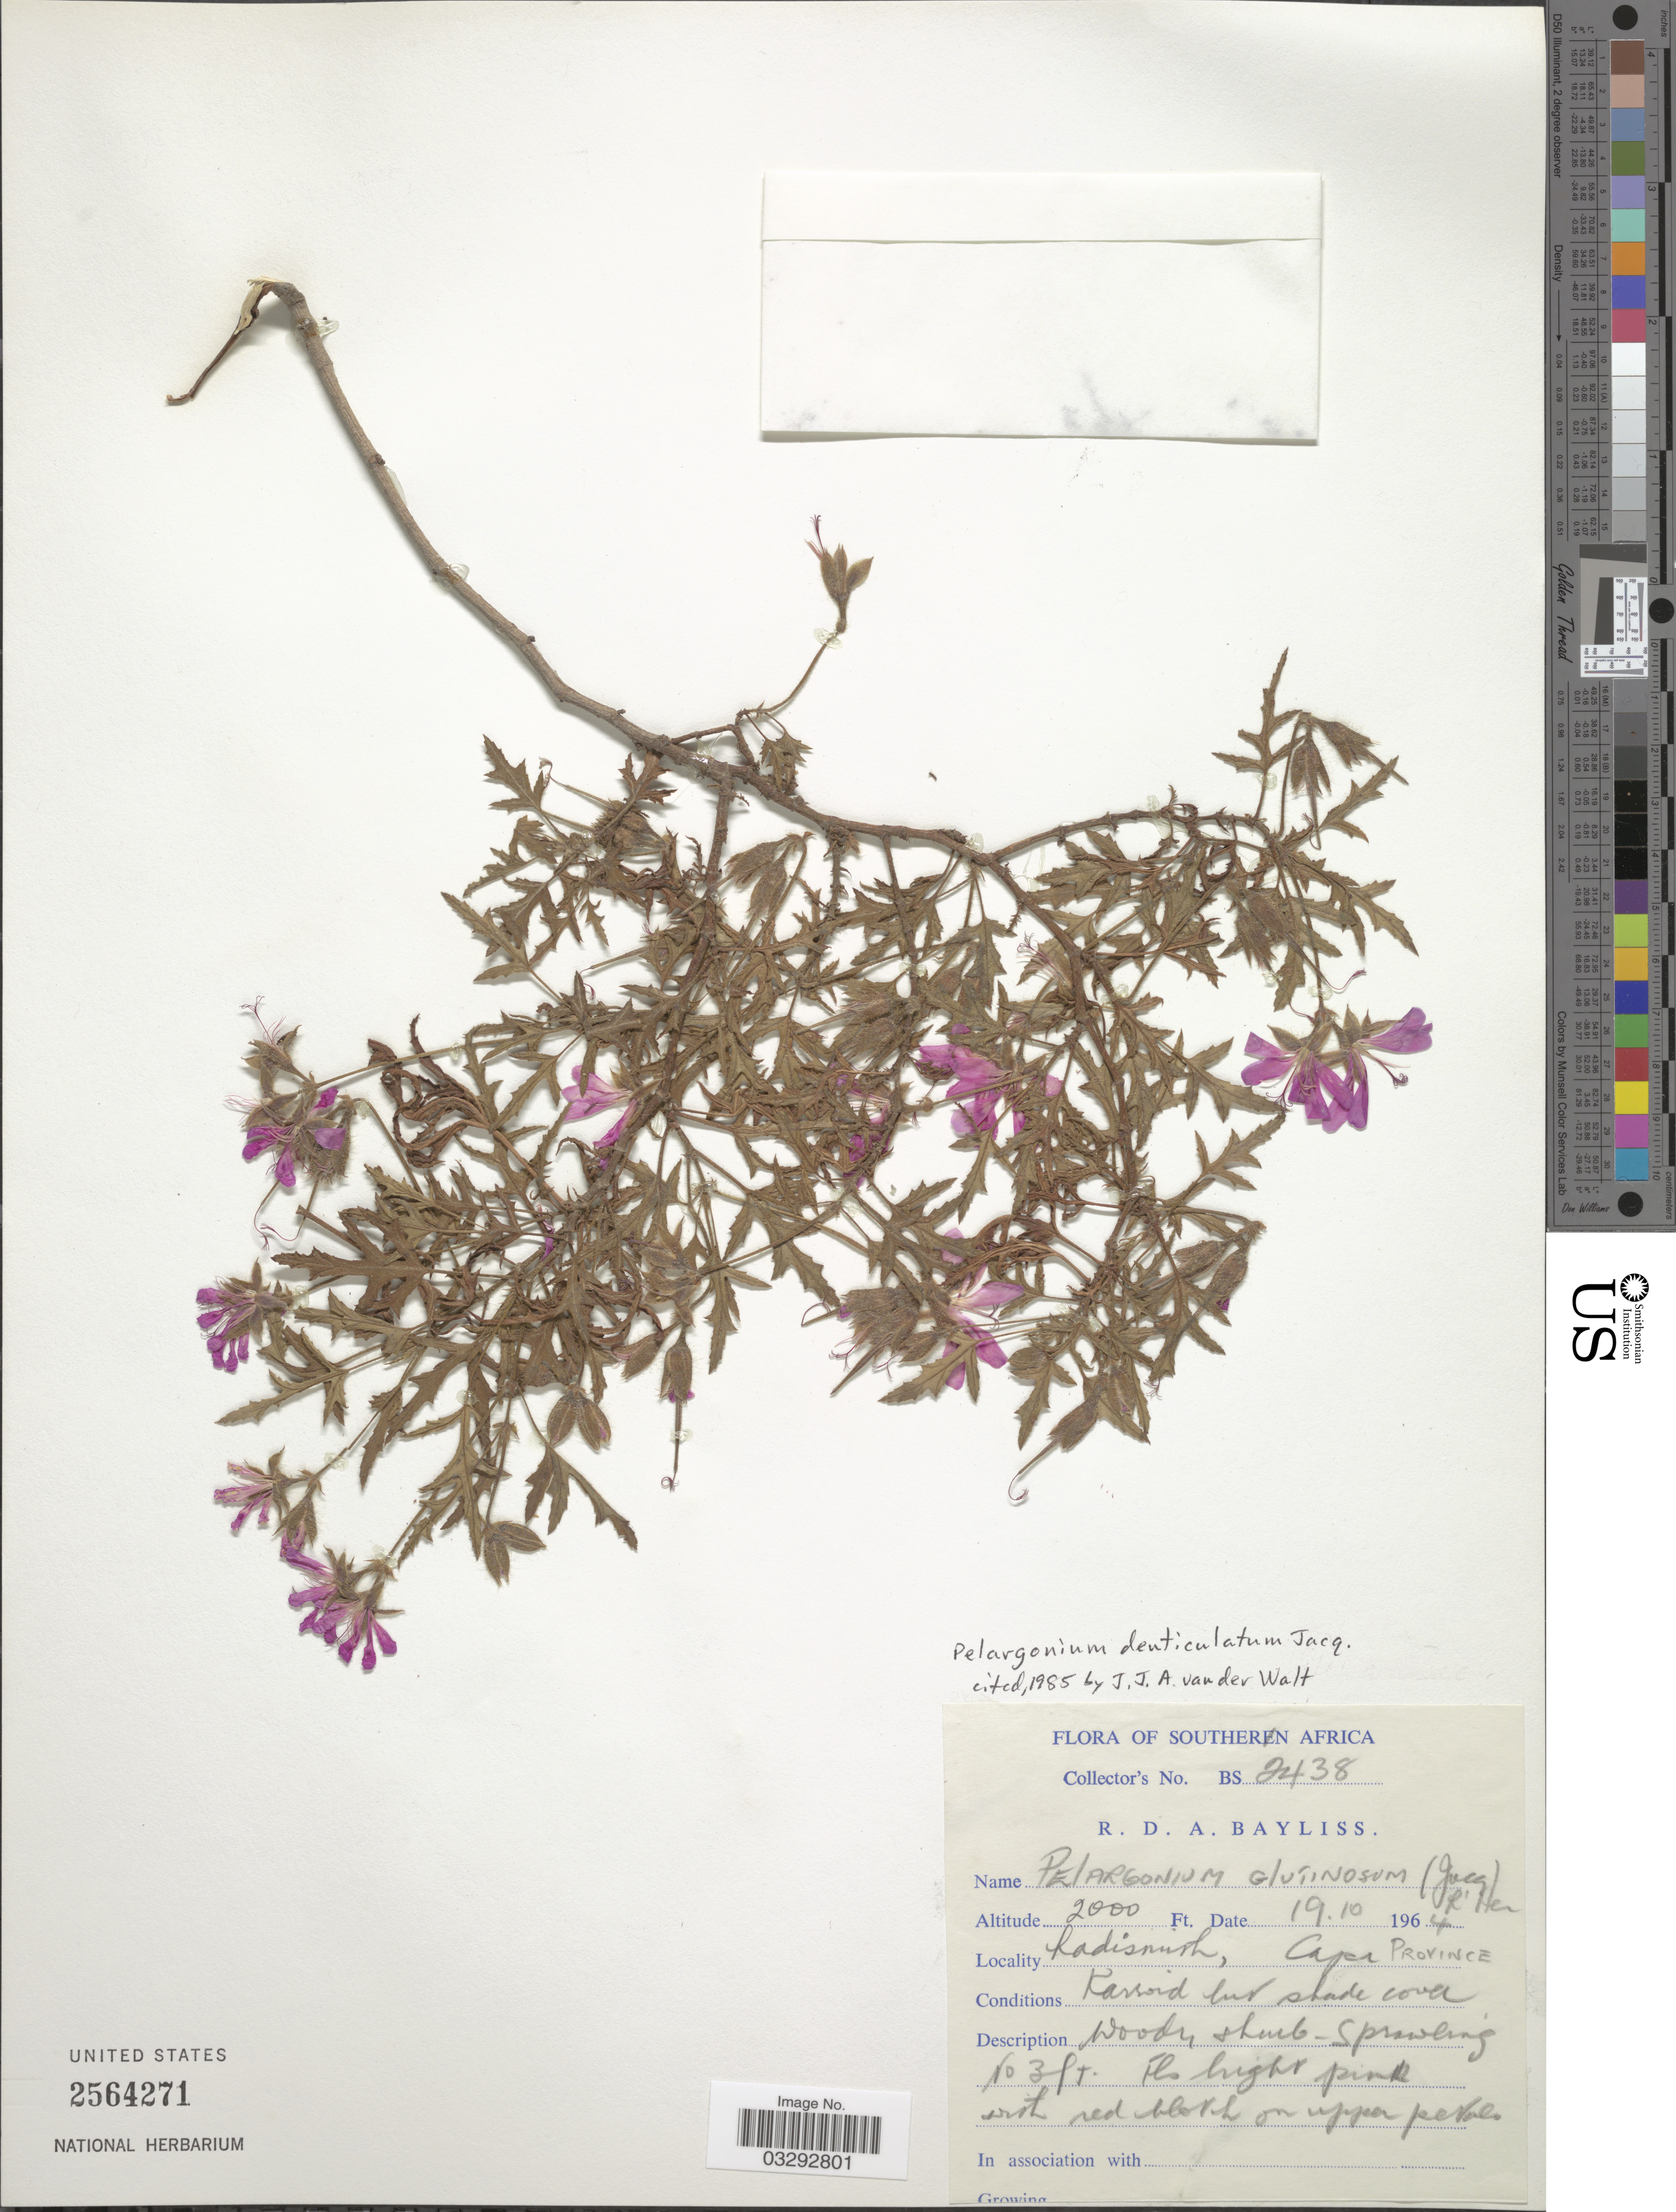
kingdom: Plantae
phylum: Tracheophyta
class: Magnoliopsida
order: Geraniales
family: Geraniaceae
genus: Pelargonium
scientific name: Pelargonium denticulatum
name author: Jacq.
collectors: R. Bayliss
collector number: BS2438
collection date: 1964-10-19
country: South Africa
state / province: Western Cape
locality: Southern Africa, Ladismith.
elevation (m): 610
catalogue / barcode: US 2564271